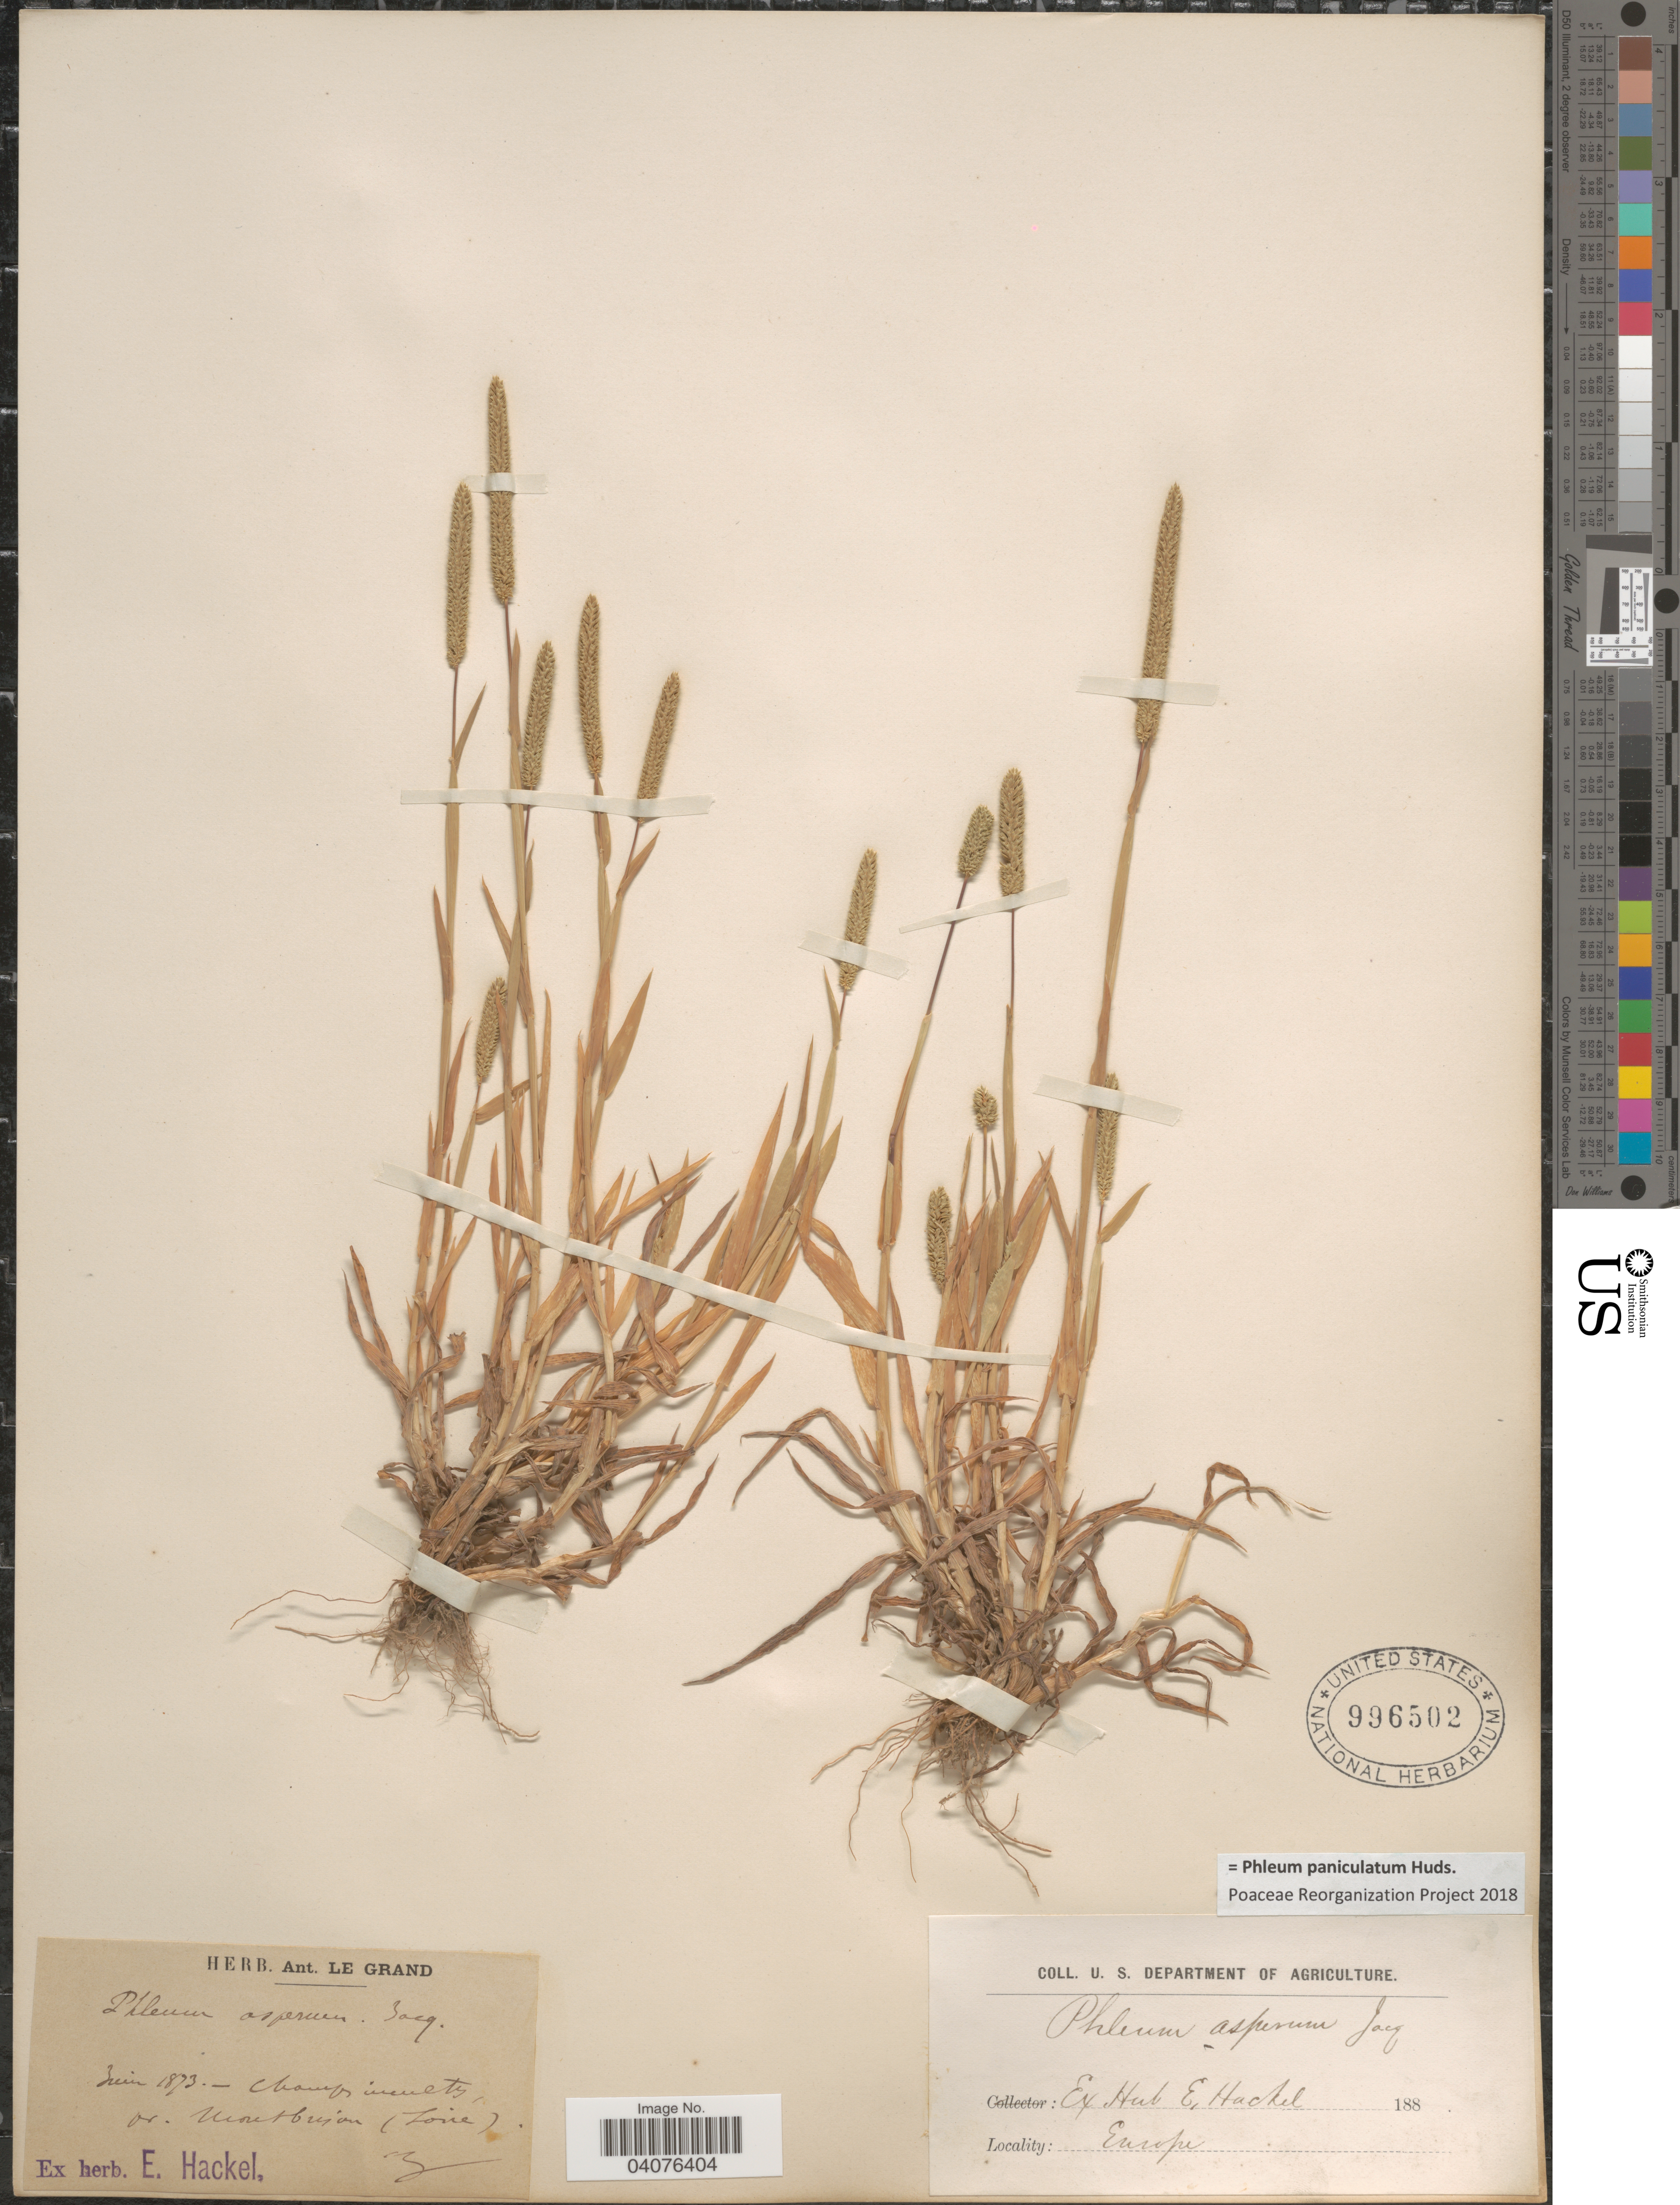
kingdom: Plantae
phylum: Tracheophyta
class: Liliopsida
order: Poales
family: Poaceae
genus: Phleum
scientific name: Phleum paniculatum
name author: Huds.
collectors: Ex herb. Ant. Le Grand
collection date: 1873-06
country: France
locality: Europe. Champ incultis, or. Montbrian (Loire).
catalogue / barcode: US 996502